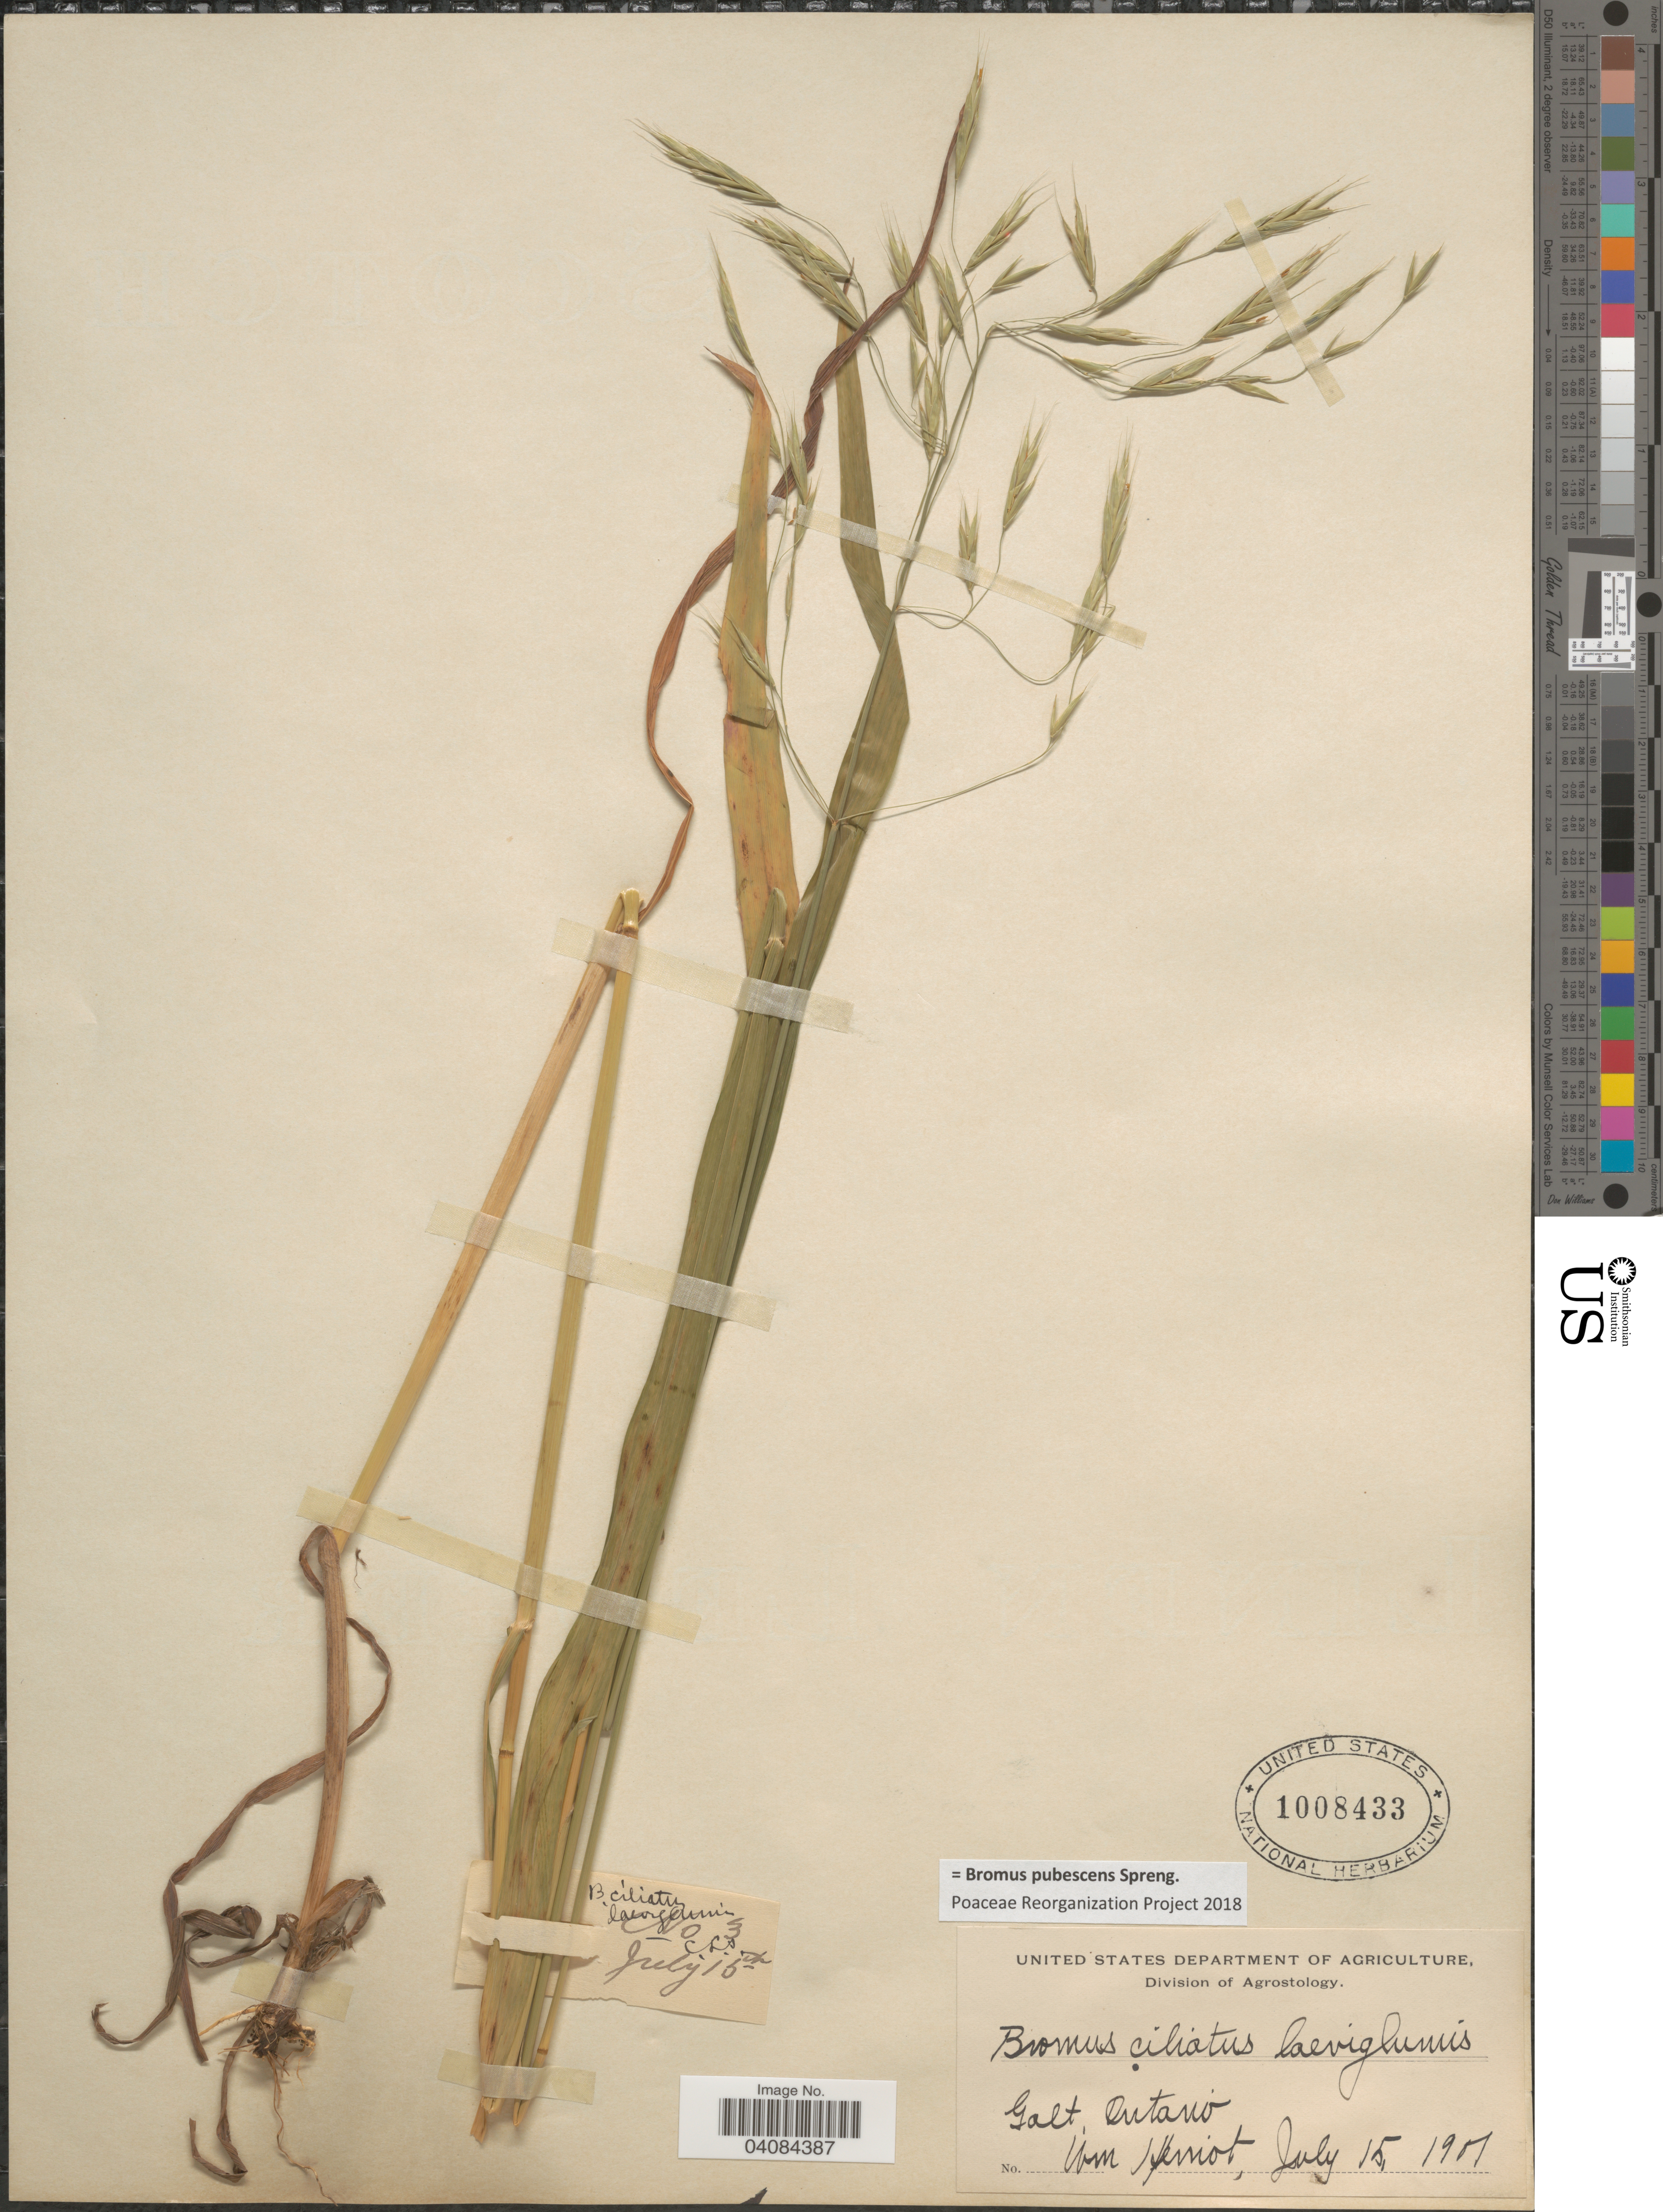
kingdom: Plantae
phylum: Tracheophyta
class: Liliopsida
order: Poales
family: Poaceae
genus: Bromus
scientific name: Bromus pubescens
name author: Muhl. ex Willd.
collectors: W. Herriot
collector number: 3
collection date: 1901-07-15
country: Canada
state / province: Ontario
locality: Galt.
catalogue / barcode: US 1008433